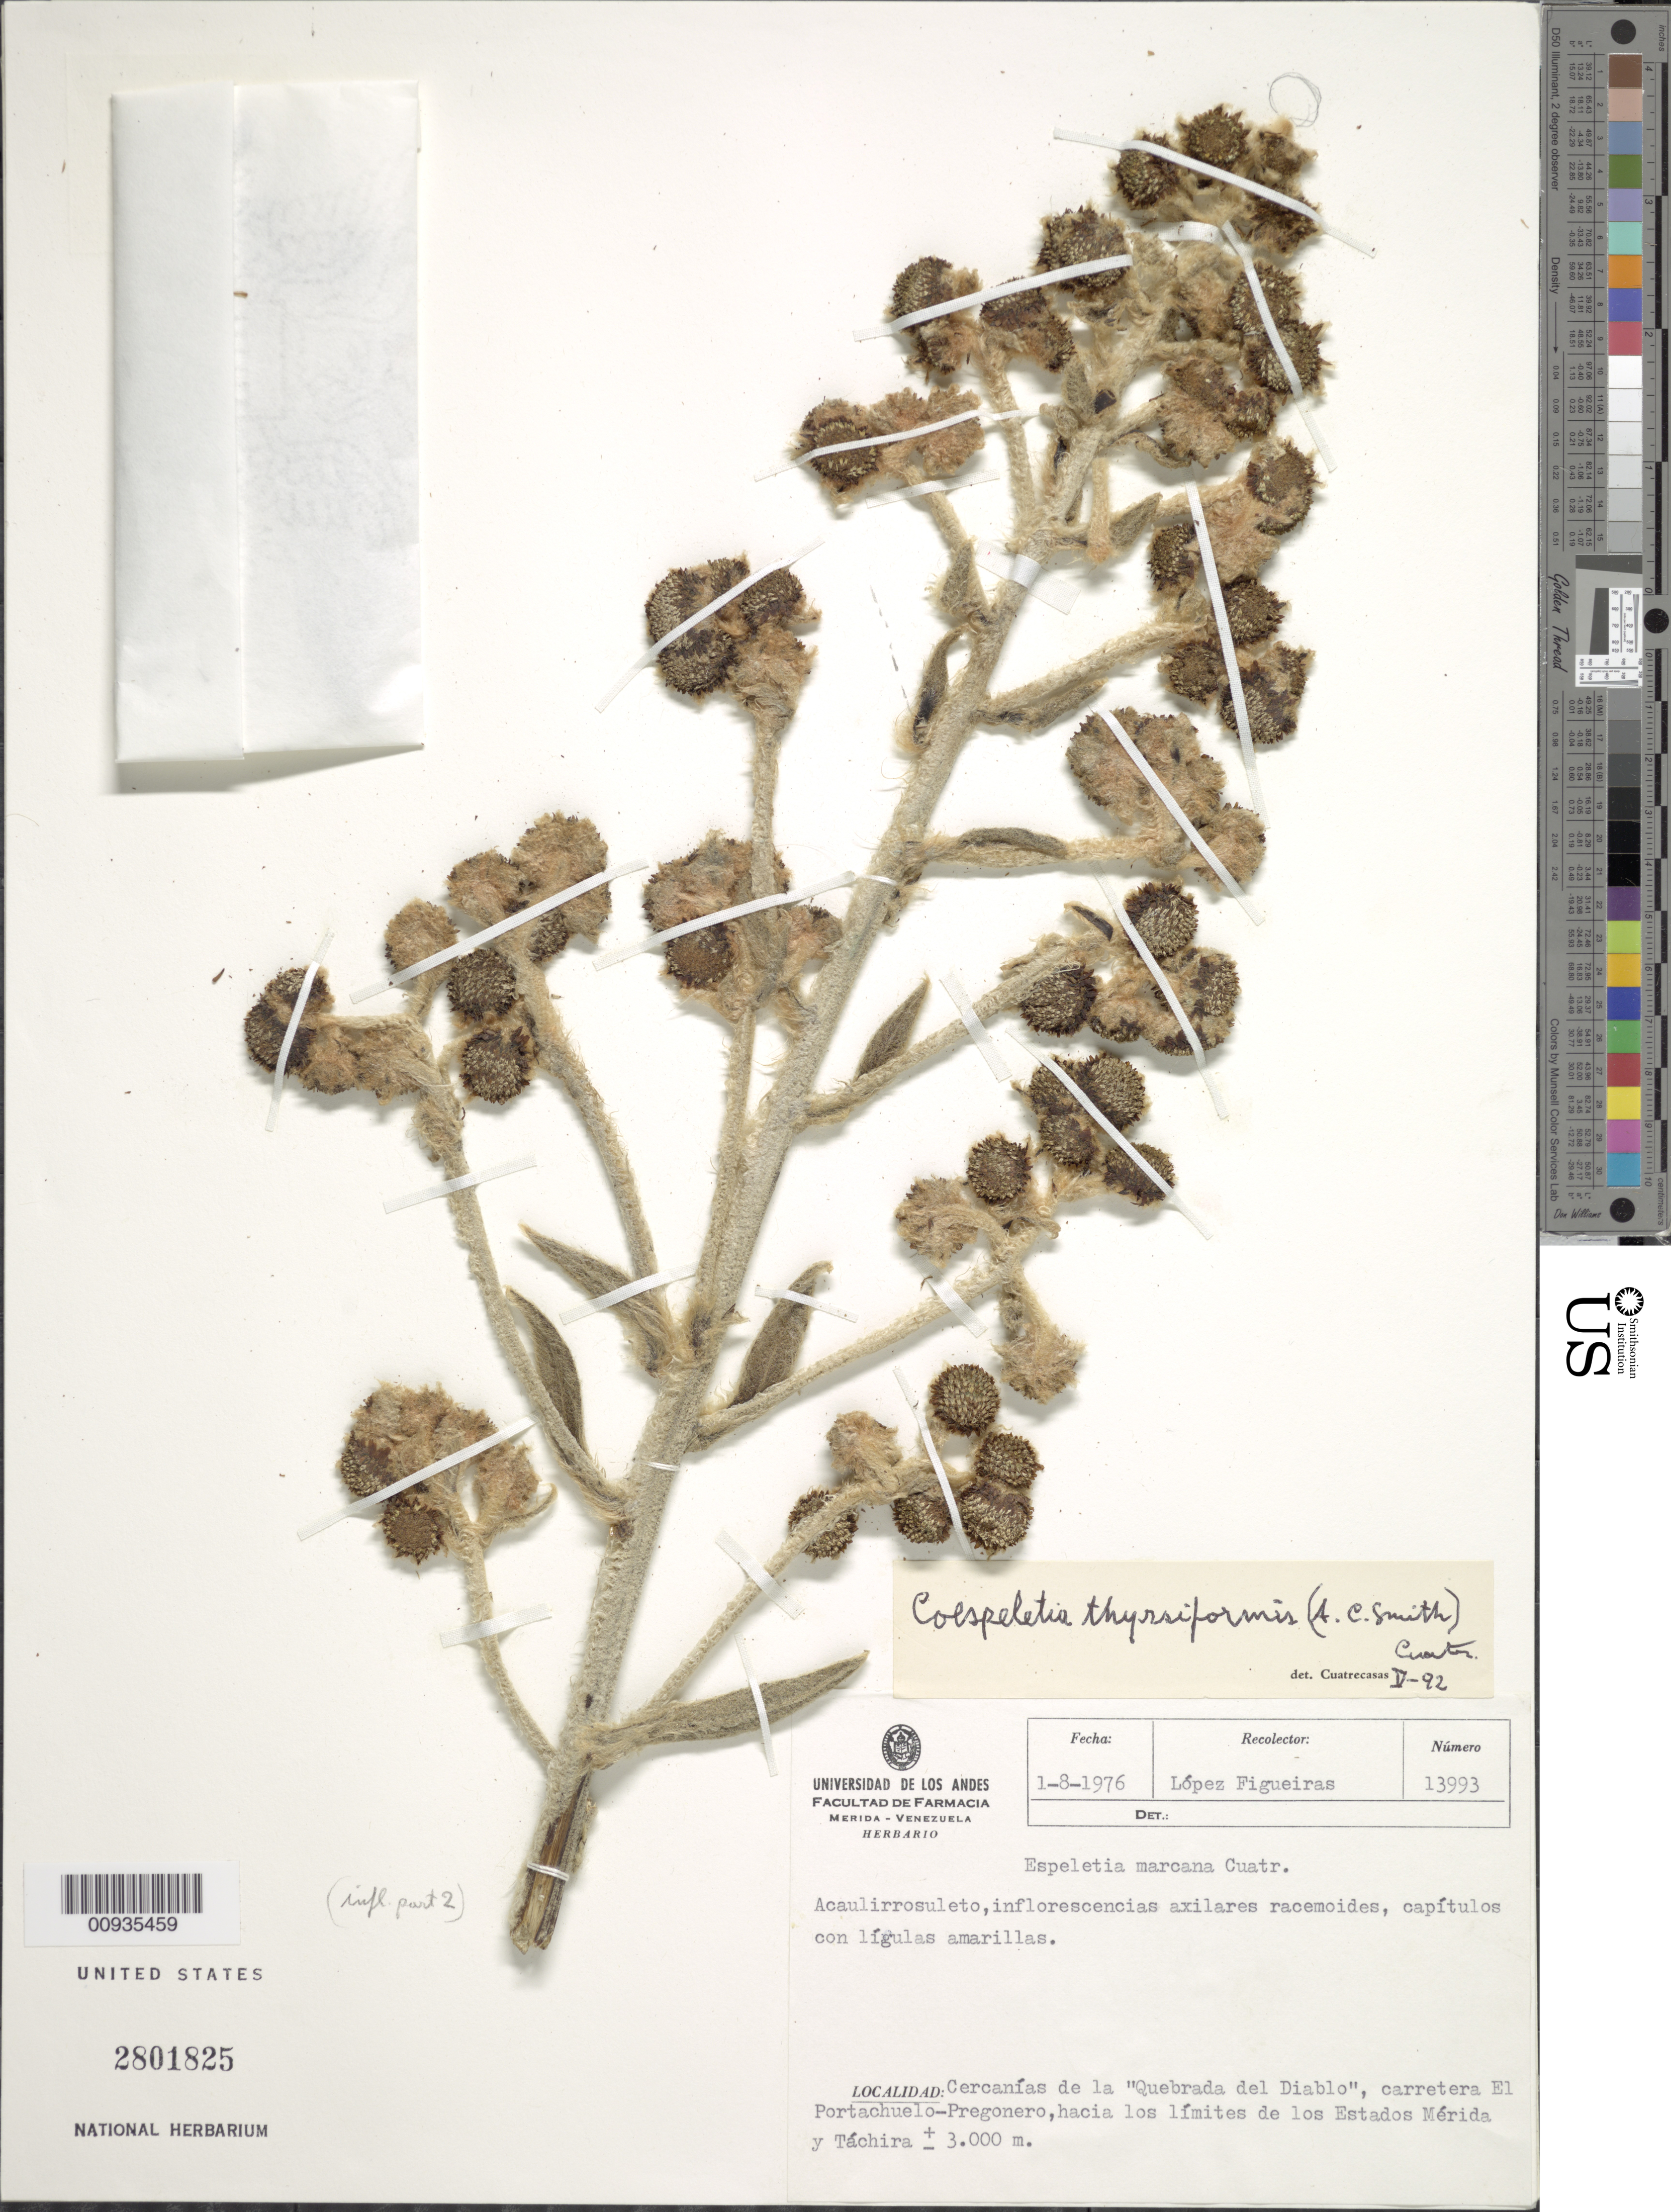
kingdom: Plantae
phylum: Tracheophyta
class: Magnoliopsida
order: Asterales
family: Asteraceae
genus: Coespeletia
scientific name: Coespeletia thyrsiformis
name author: (A.C. Sm.) Cuatrec.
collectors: M. López Figueiras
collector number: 13993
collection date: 1976-08-01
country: Venezuela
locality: Cercanias de la "Quebrada del Diablo", carretera El Portachuelo-Pregonero, hacia los limites de los Estados Merida y Tachira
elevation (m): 3000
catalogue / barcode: US 2801825